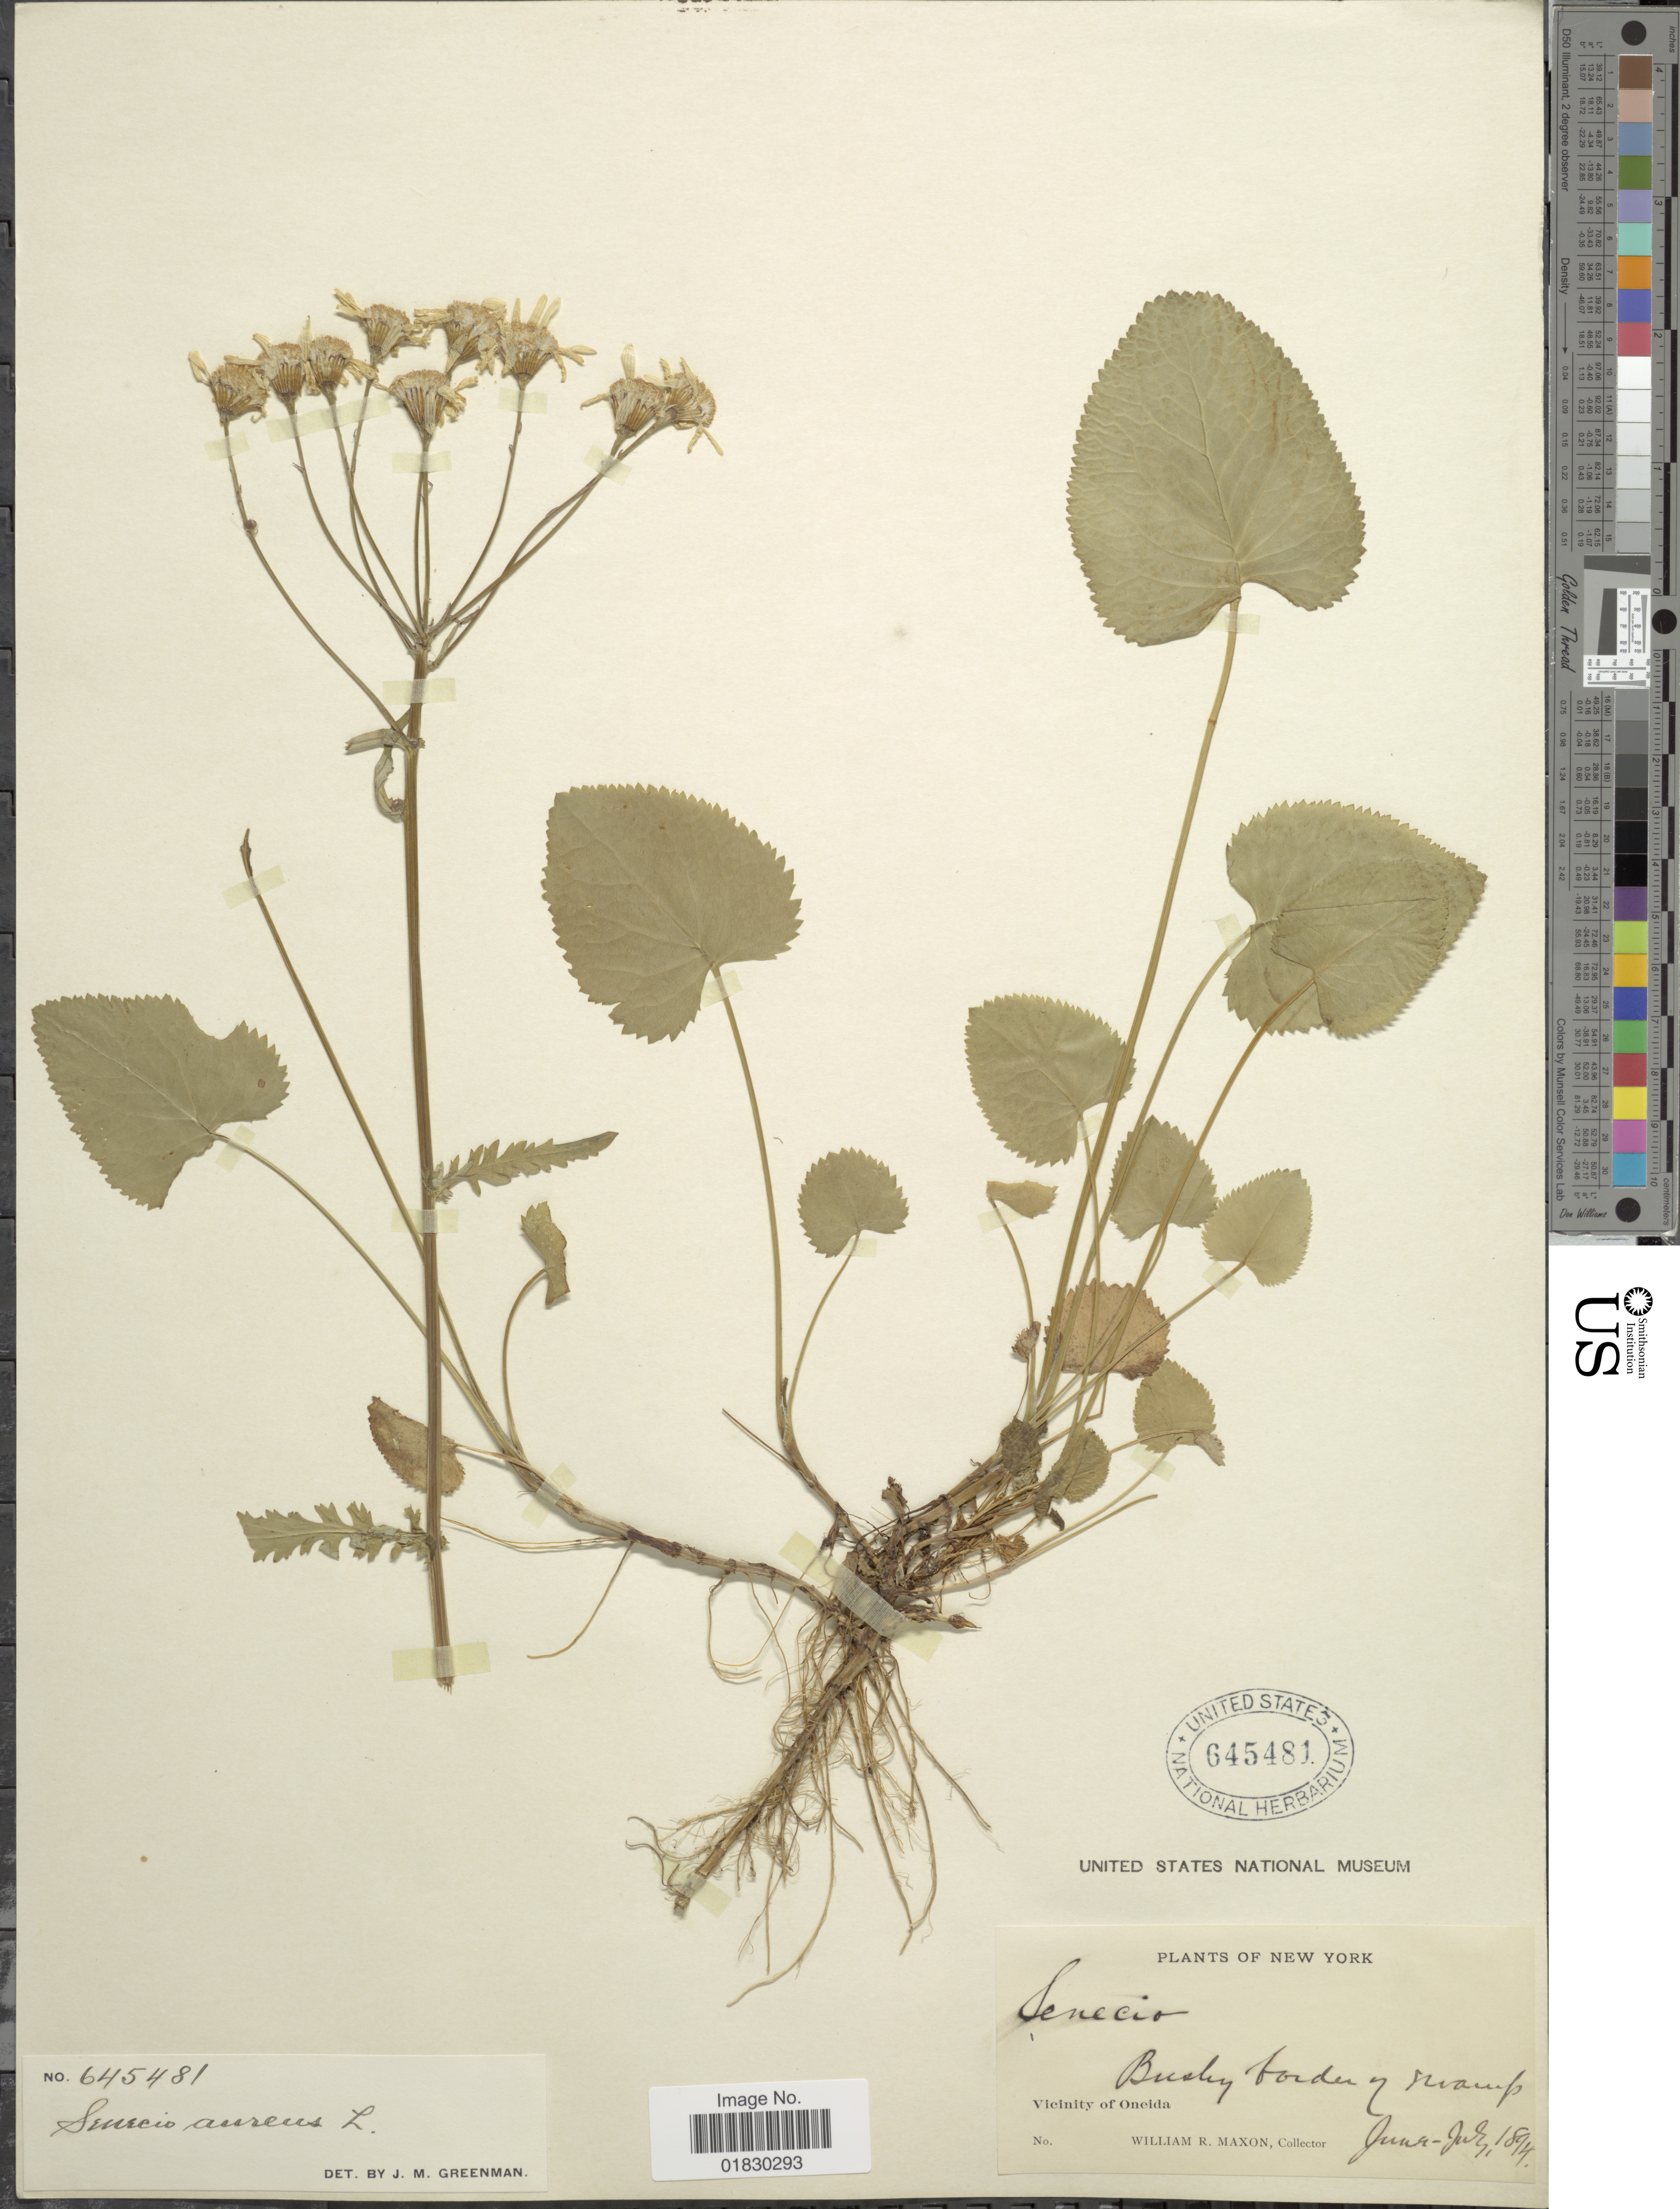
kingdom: Plantae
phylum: Tracheophyta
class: Magnoliopsida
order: Asterales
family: Asteraceae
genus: Packera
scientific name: Packera aurea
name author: (L.) Á. Löve & D. Löve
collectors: W. R. Maxon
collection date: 1894-06/1894-07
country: United States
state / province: New York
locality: Vicinity of Oneida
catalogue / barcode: US 645481